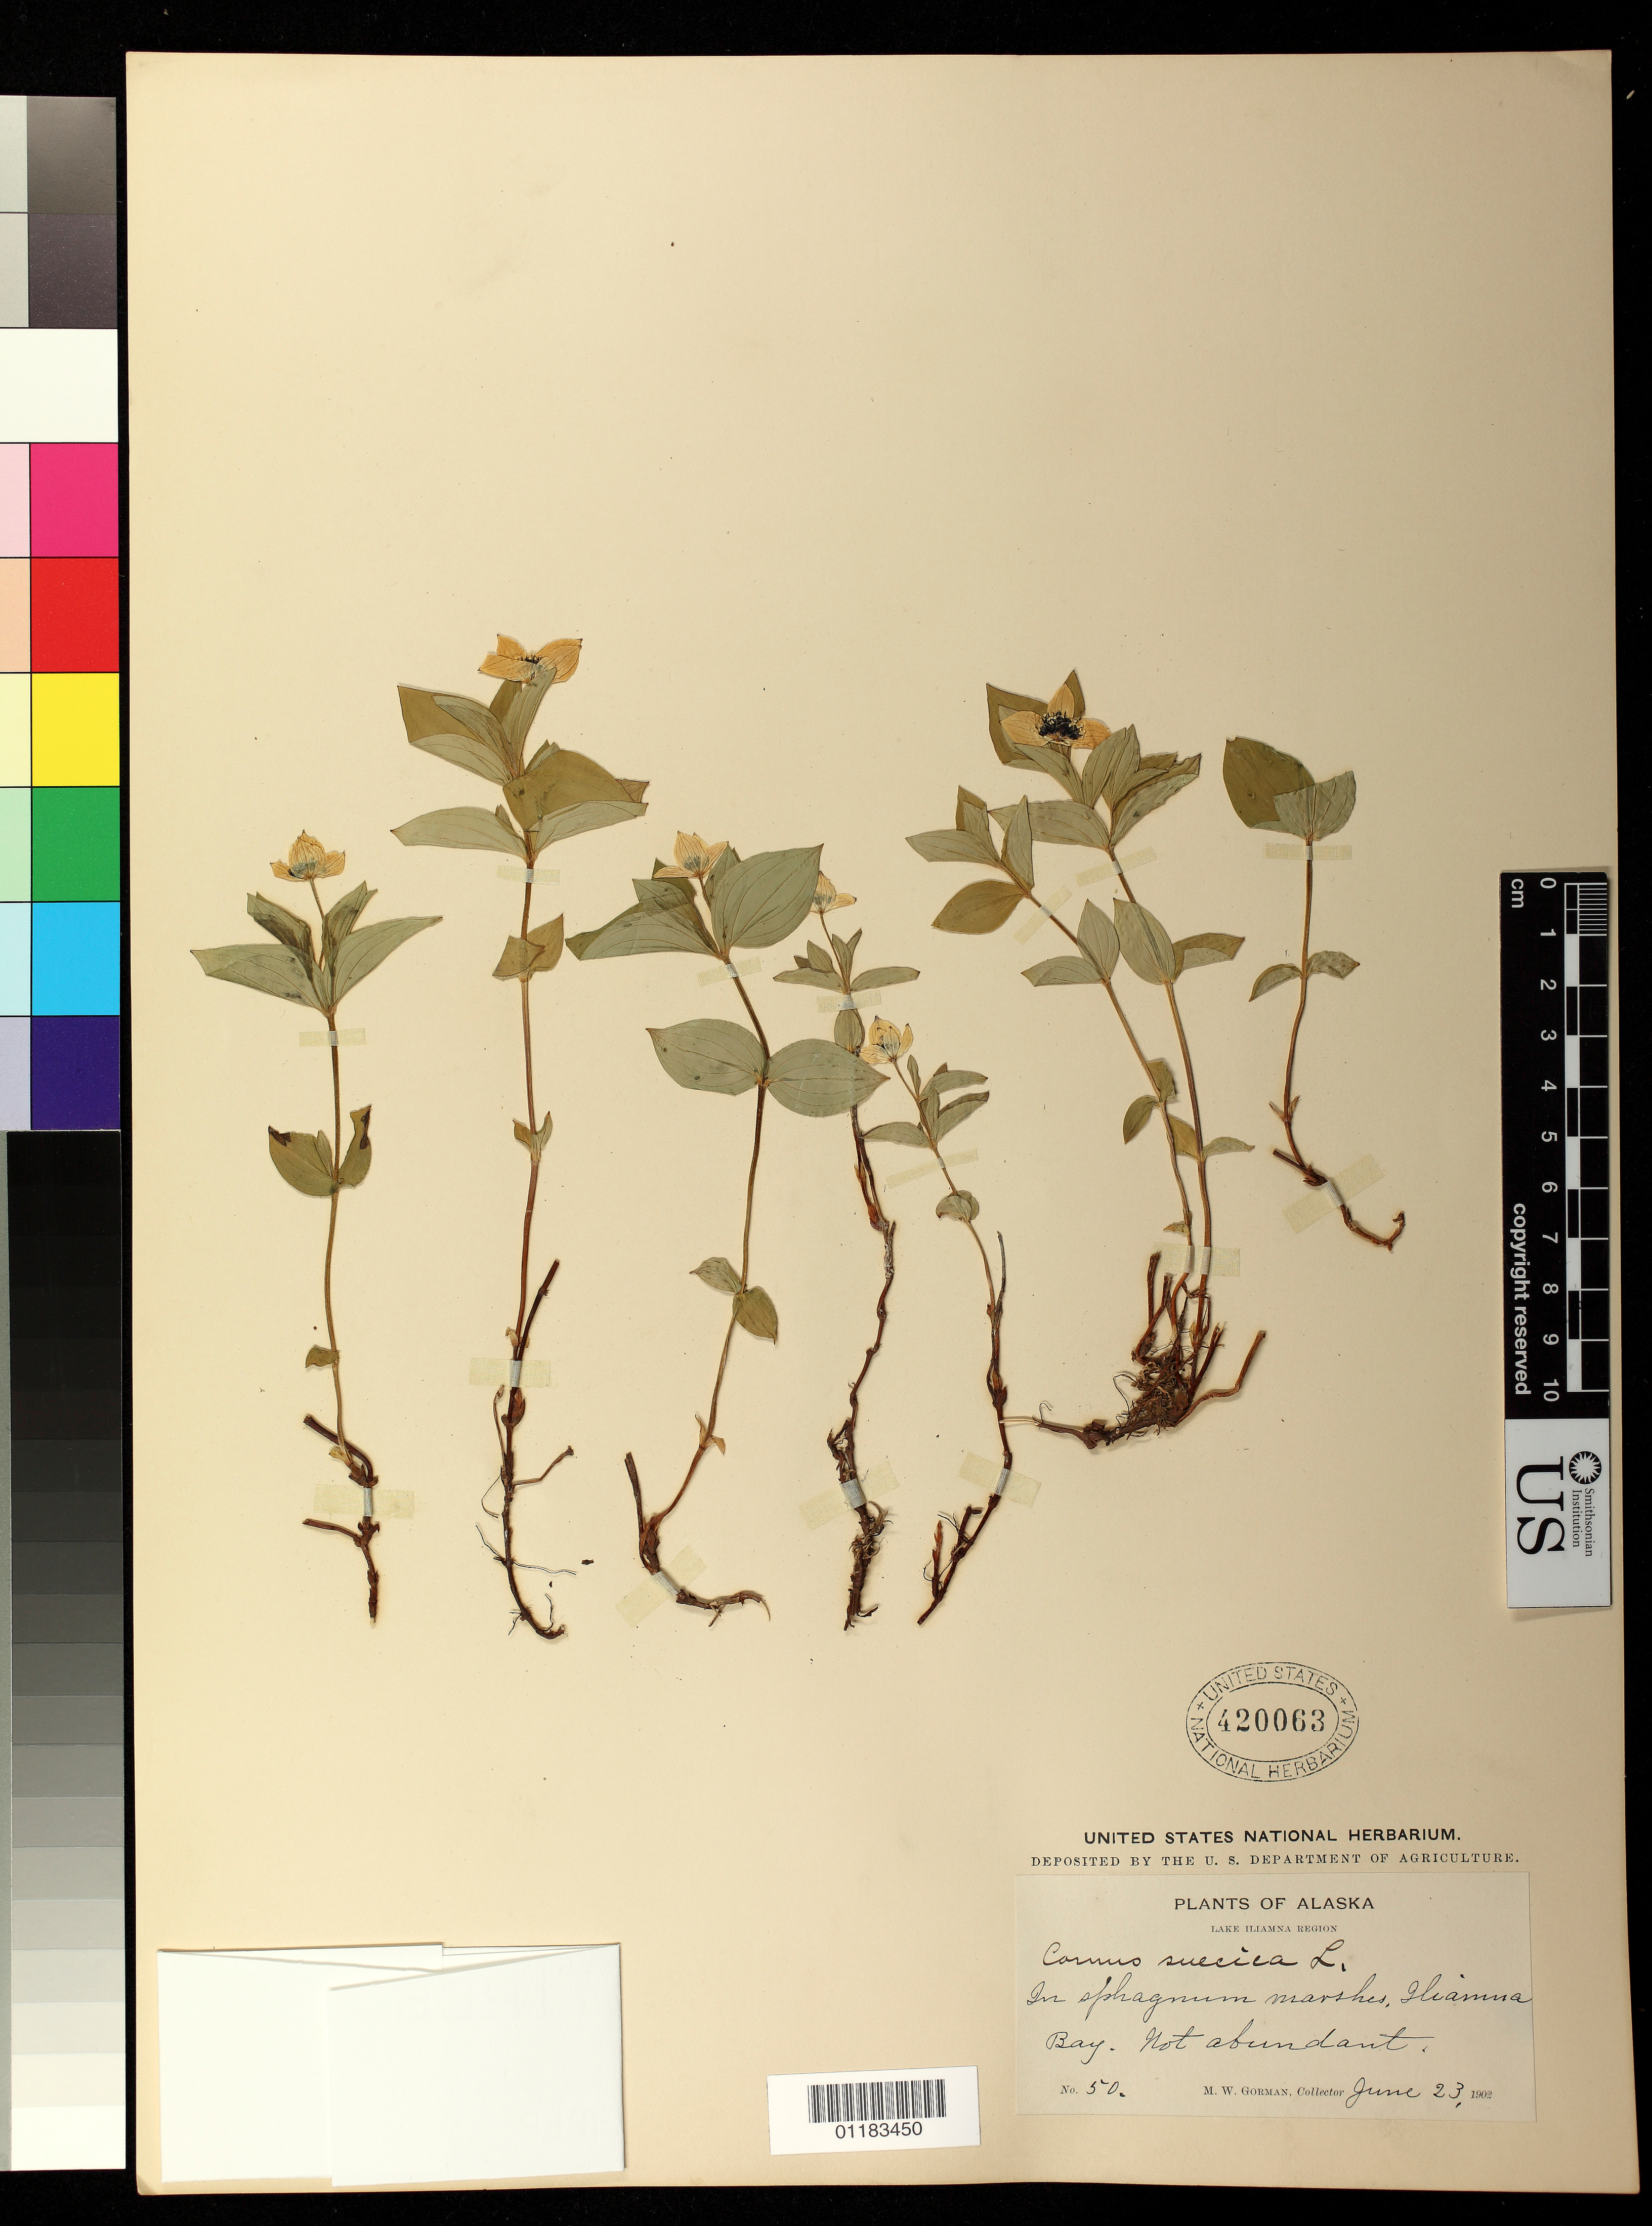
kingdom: Plantae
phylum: Tracheophyta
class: Magnoliopsida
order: Cornales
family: Cornaceae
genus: Cornus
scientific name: Cornus suecica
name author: L.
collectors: M. W. Gorman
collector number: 50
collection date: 1902-06-23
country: United States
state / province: Alaska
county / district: Lake and Peninsula Borough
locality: In sphagnum marshes, Iliamna Bay.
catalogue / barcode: US 420063